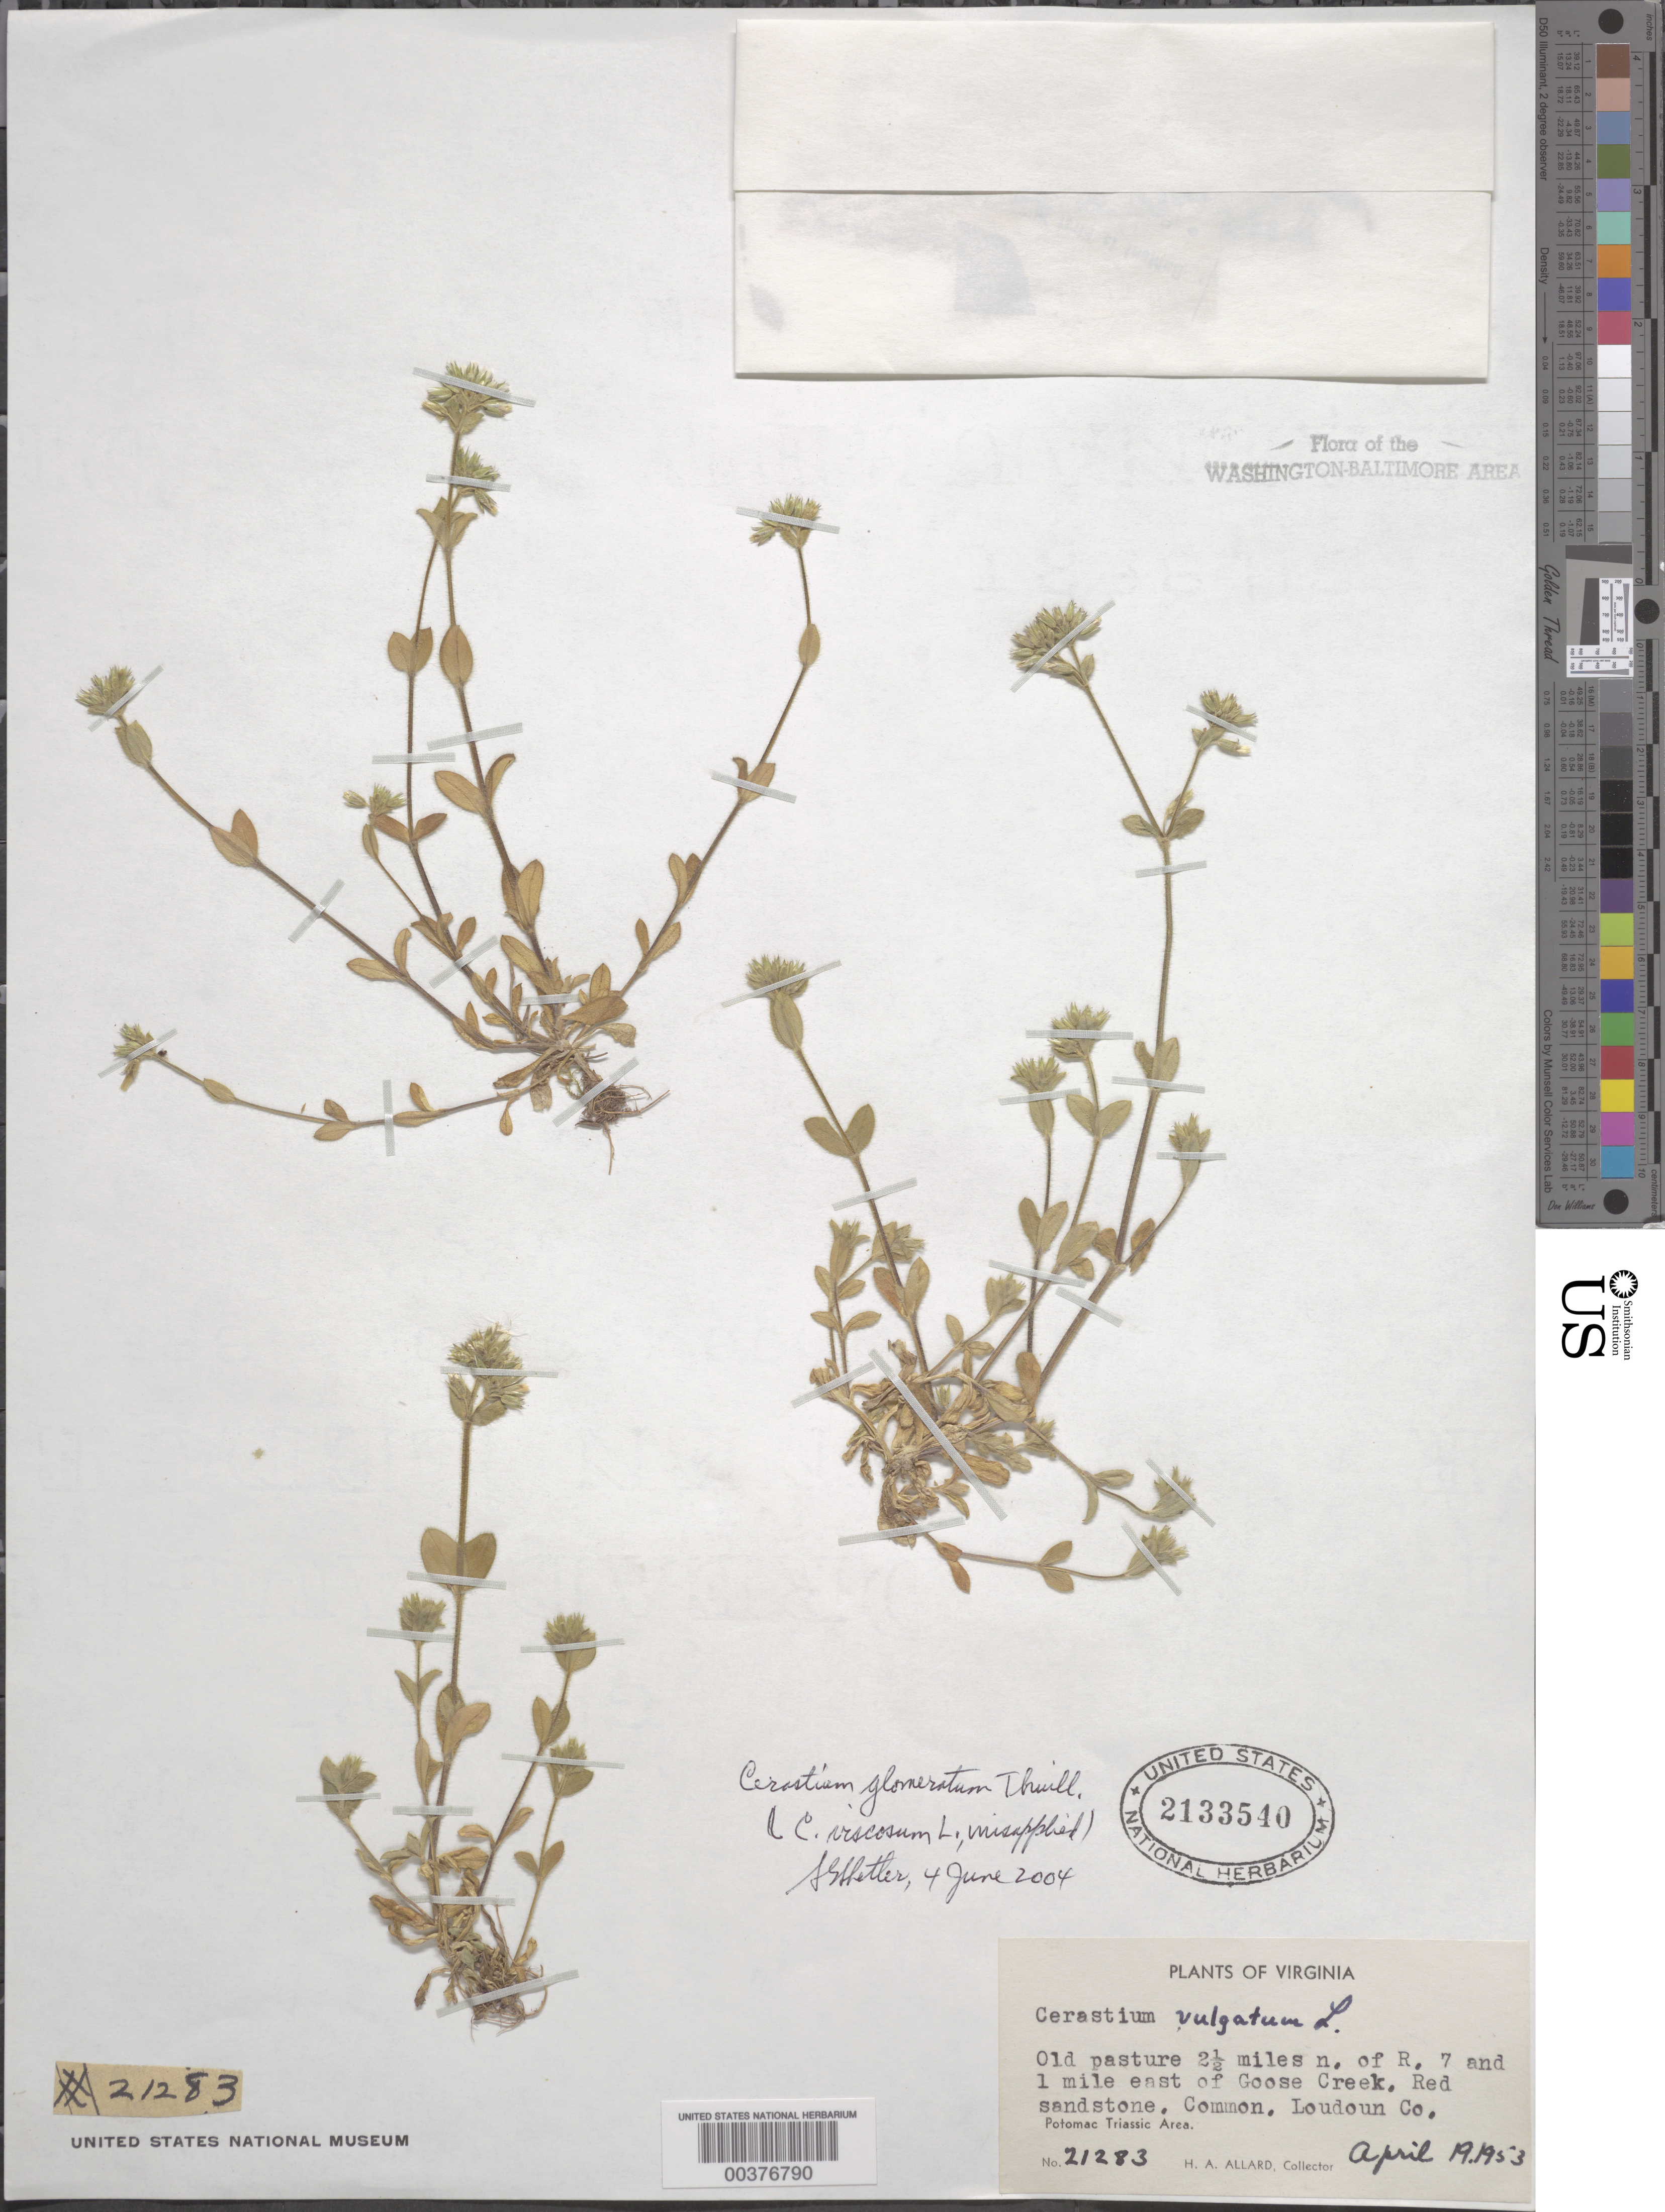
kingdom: Plantae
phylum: Tracheophyta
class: Magnoliopsida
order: Caryophyllales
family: Caryophyllaceae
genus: Cerastium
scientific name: Cerastium glomeratum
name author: Thuill.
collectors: H. A. Allard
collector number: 21283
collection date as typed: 19 Apr 1953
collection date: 1953-04-19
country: United States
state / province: Virginia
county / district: Loudoun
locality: North of Route 7 and east of Goose Creek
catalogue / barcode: US 2133540